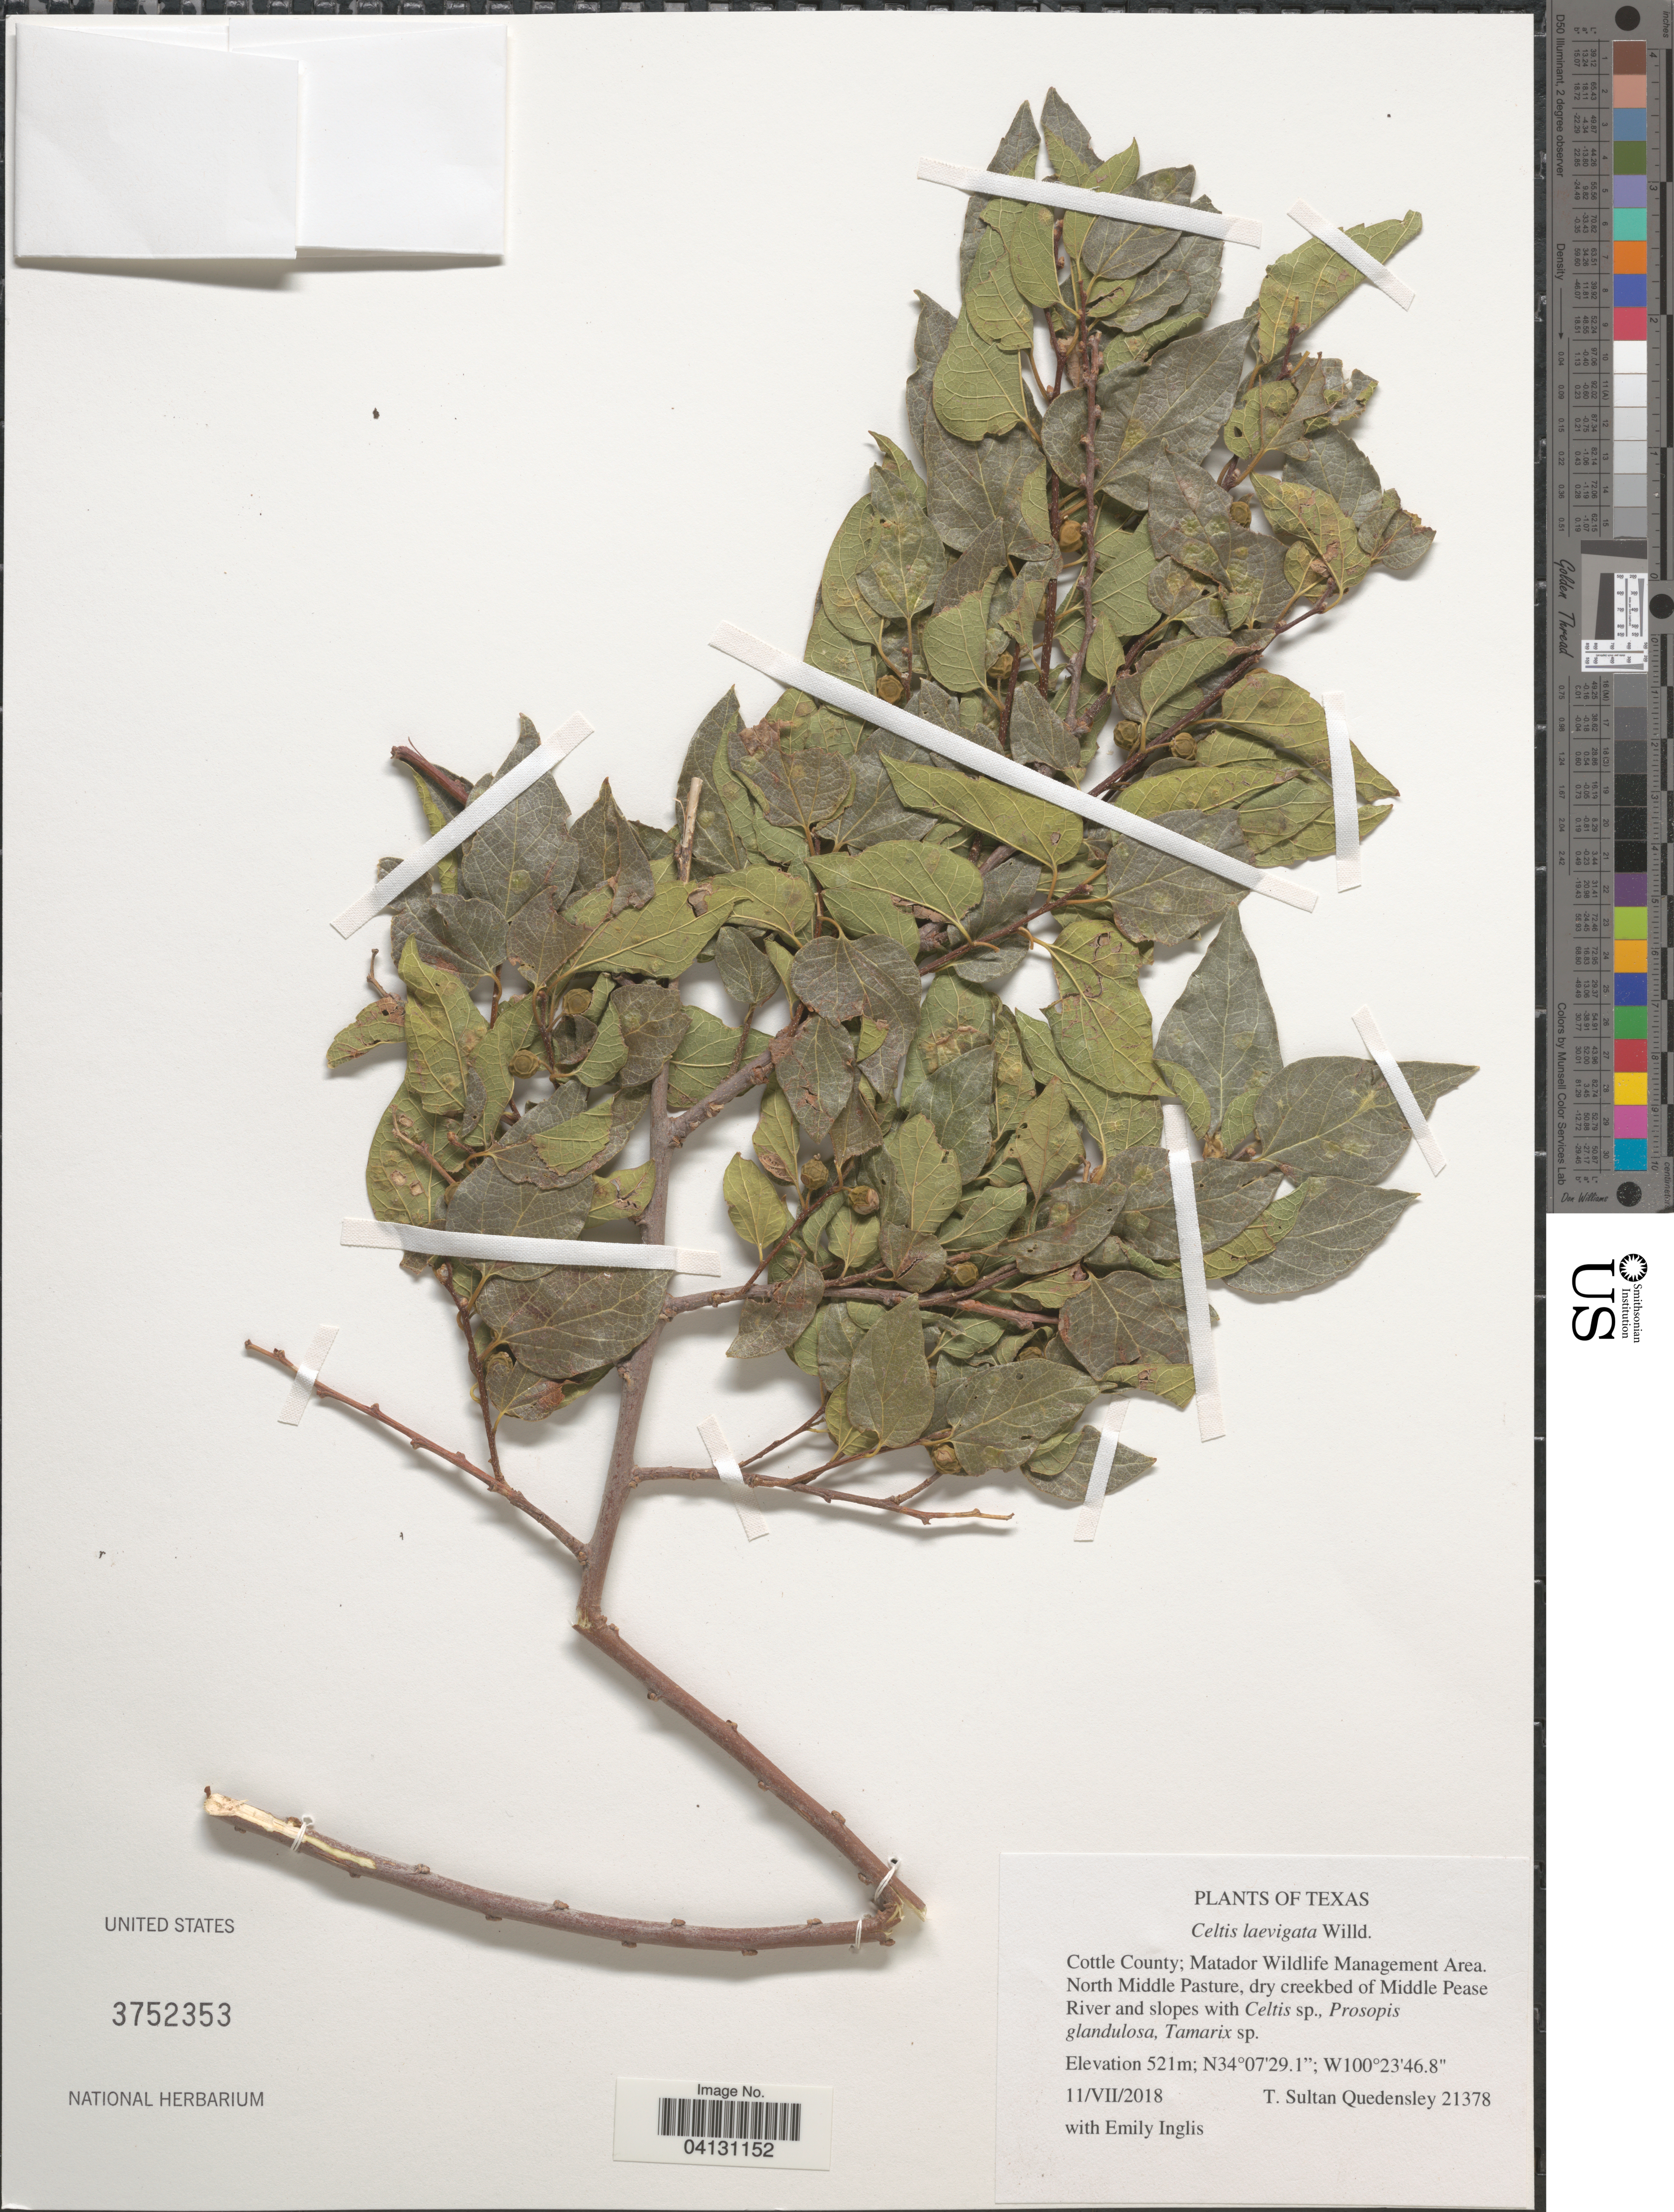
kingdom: Plantae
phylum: Tracheophyta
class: Magnoliopsida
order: Rosales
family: Cannabaceae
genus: Celtis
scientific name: Celtis laevigata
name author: Willd.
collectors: T. S. Quedensley & E. Inglis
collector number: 21378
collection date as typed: Transcribed d/m/y: 11/7/2018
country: United States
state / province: Texas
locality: Cottle County: Matador Wildlife Management Area. North Middle Pasture, dry creekbed of Middle Pease River and slopes.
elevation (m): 521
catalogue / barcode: US 3752353